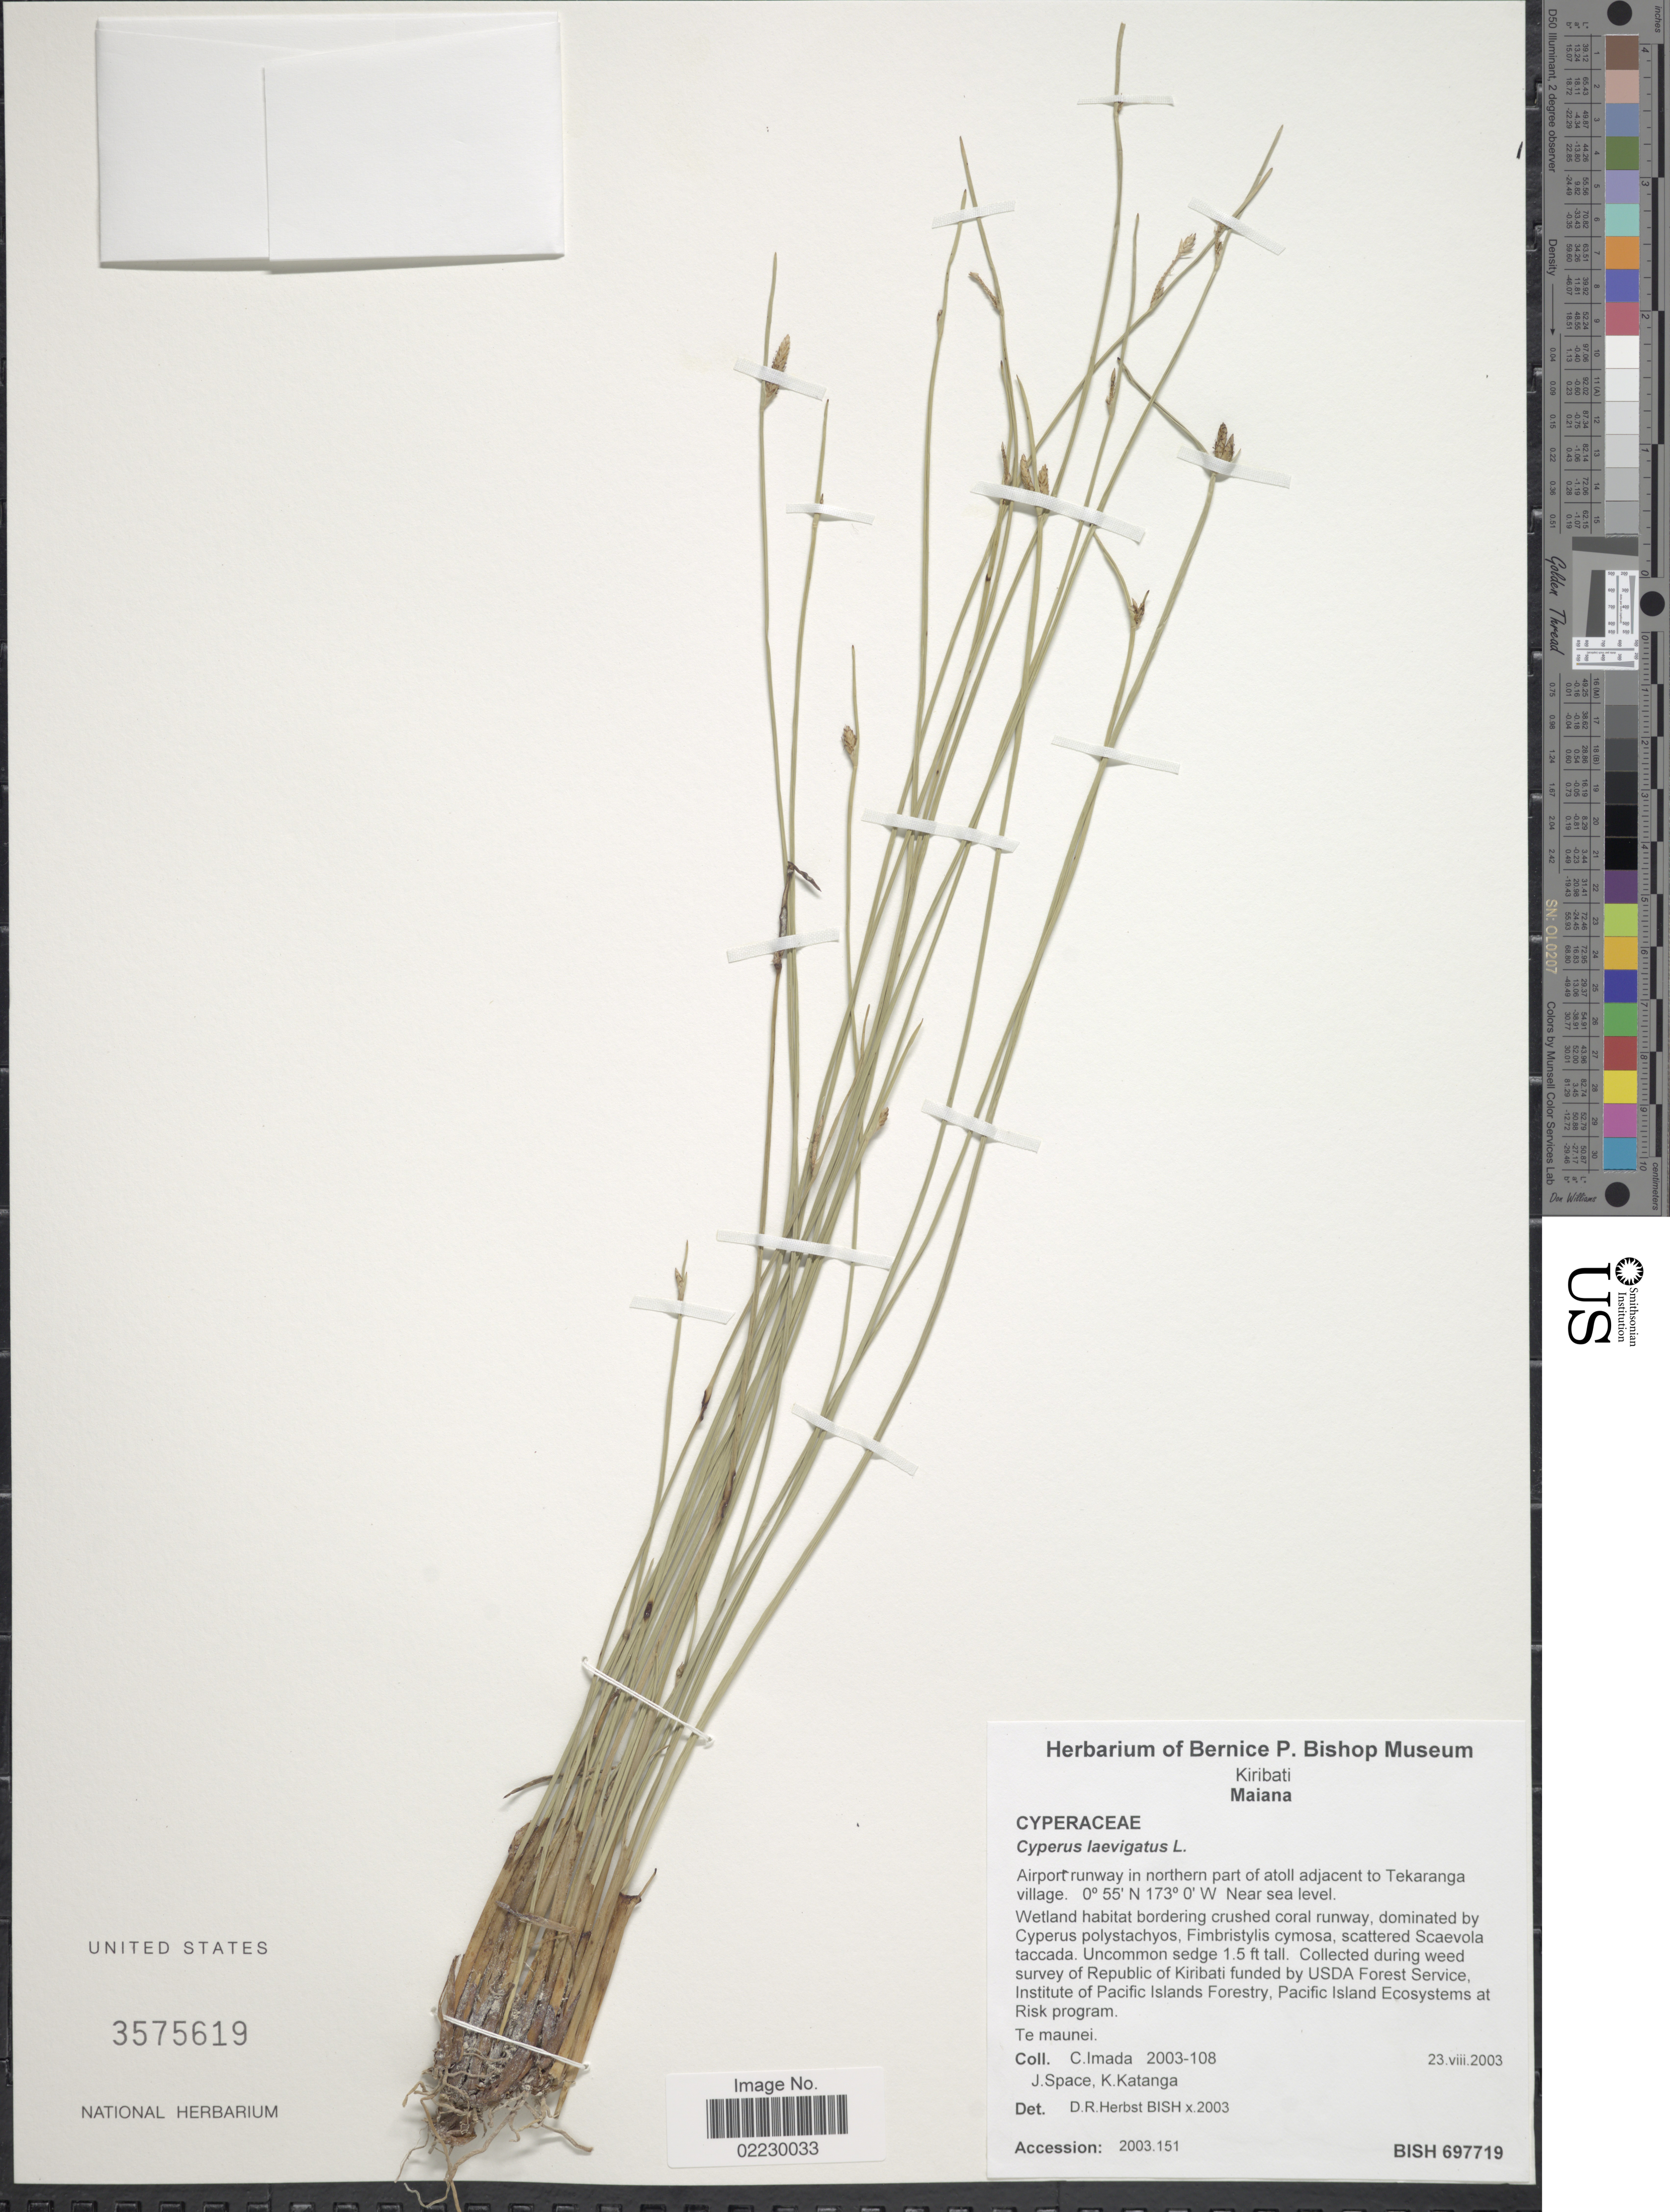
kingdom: Plantae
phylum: Tracheophyta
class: Liliopsida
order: Poales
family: Cyperaceae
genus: Cyperus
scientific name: Cyperus laevigatus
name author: L.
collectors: C. Imada, J. Space & K. Katanga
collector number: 2003-108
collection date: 2003-08-23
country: Kiribati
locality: Kiribati. Airport runway in northern part of atoll adjacent to Tekaranga village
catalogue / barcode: US 3575619